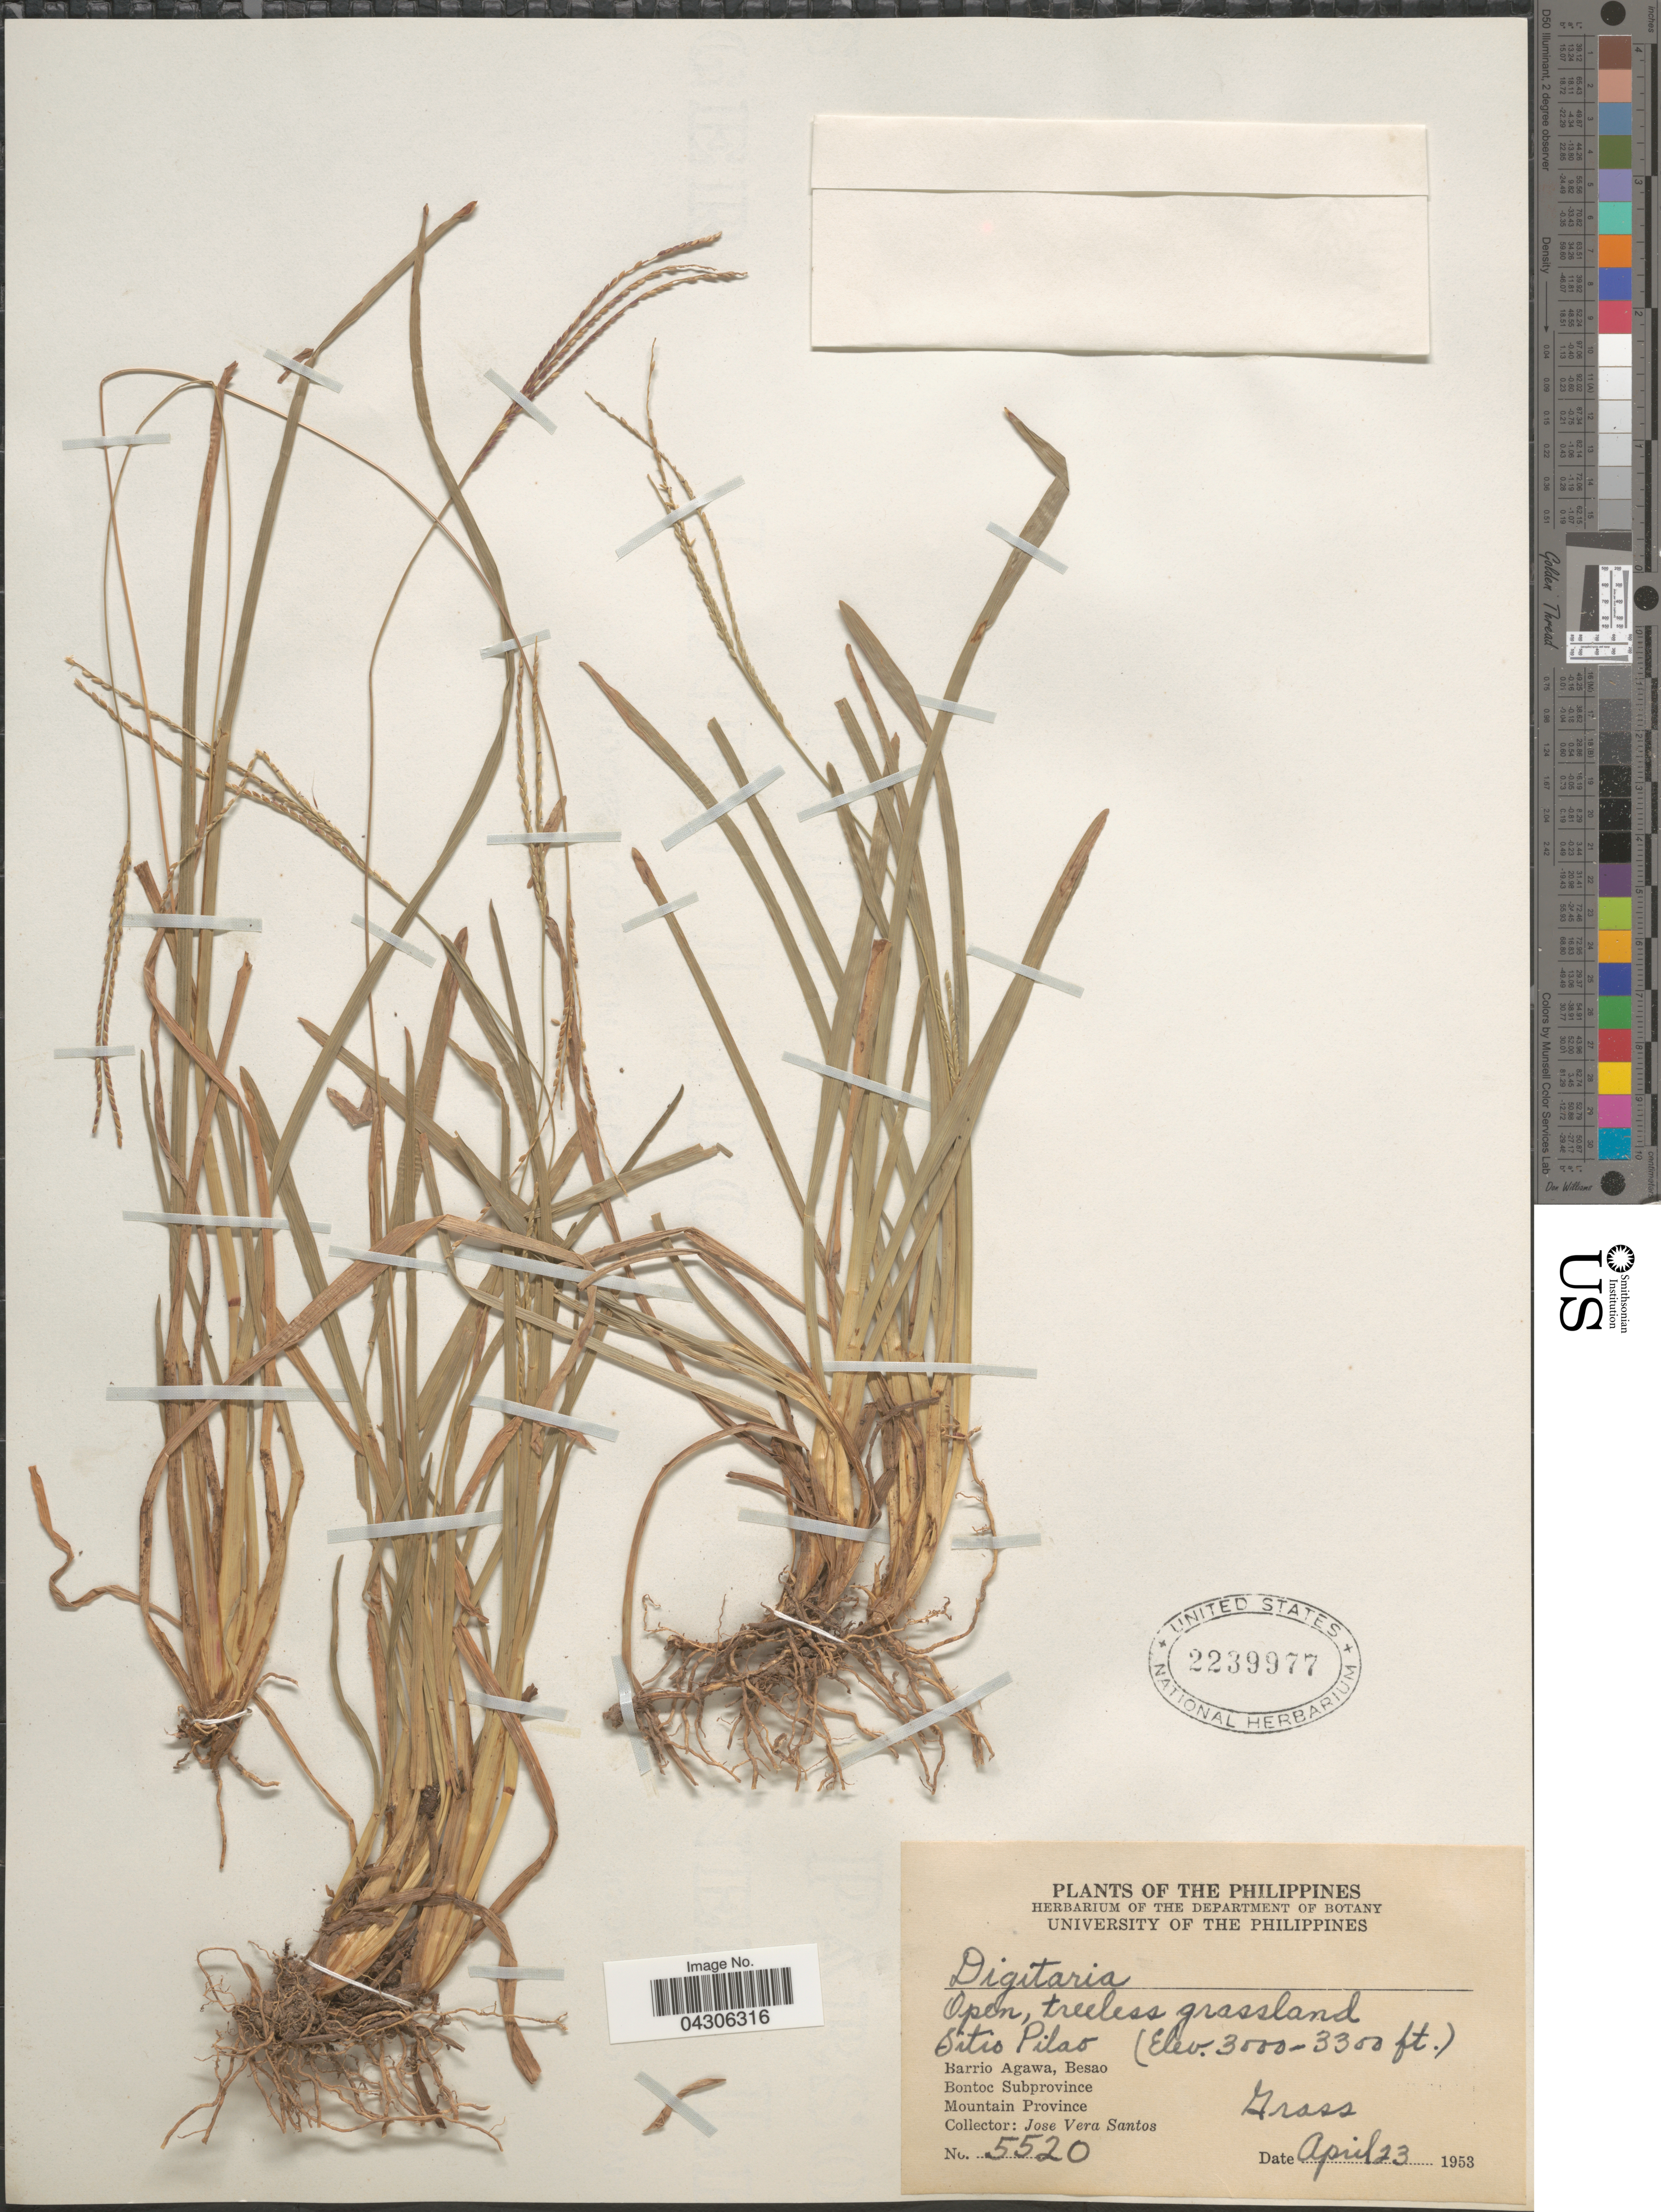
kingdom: Plantae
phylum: Tracheophyta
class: Liliopsida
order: Poales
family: Poaceae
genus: Digitaria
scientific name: Digitaria sp.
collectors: J. Vera Santos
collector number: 5520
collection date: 1953-04-23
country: Philippines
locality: Sitio Palao. Barrio Agawa, Besao, Bontoc Subprovince. Mountain Province.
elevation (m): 914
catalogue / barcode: US 2239977